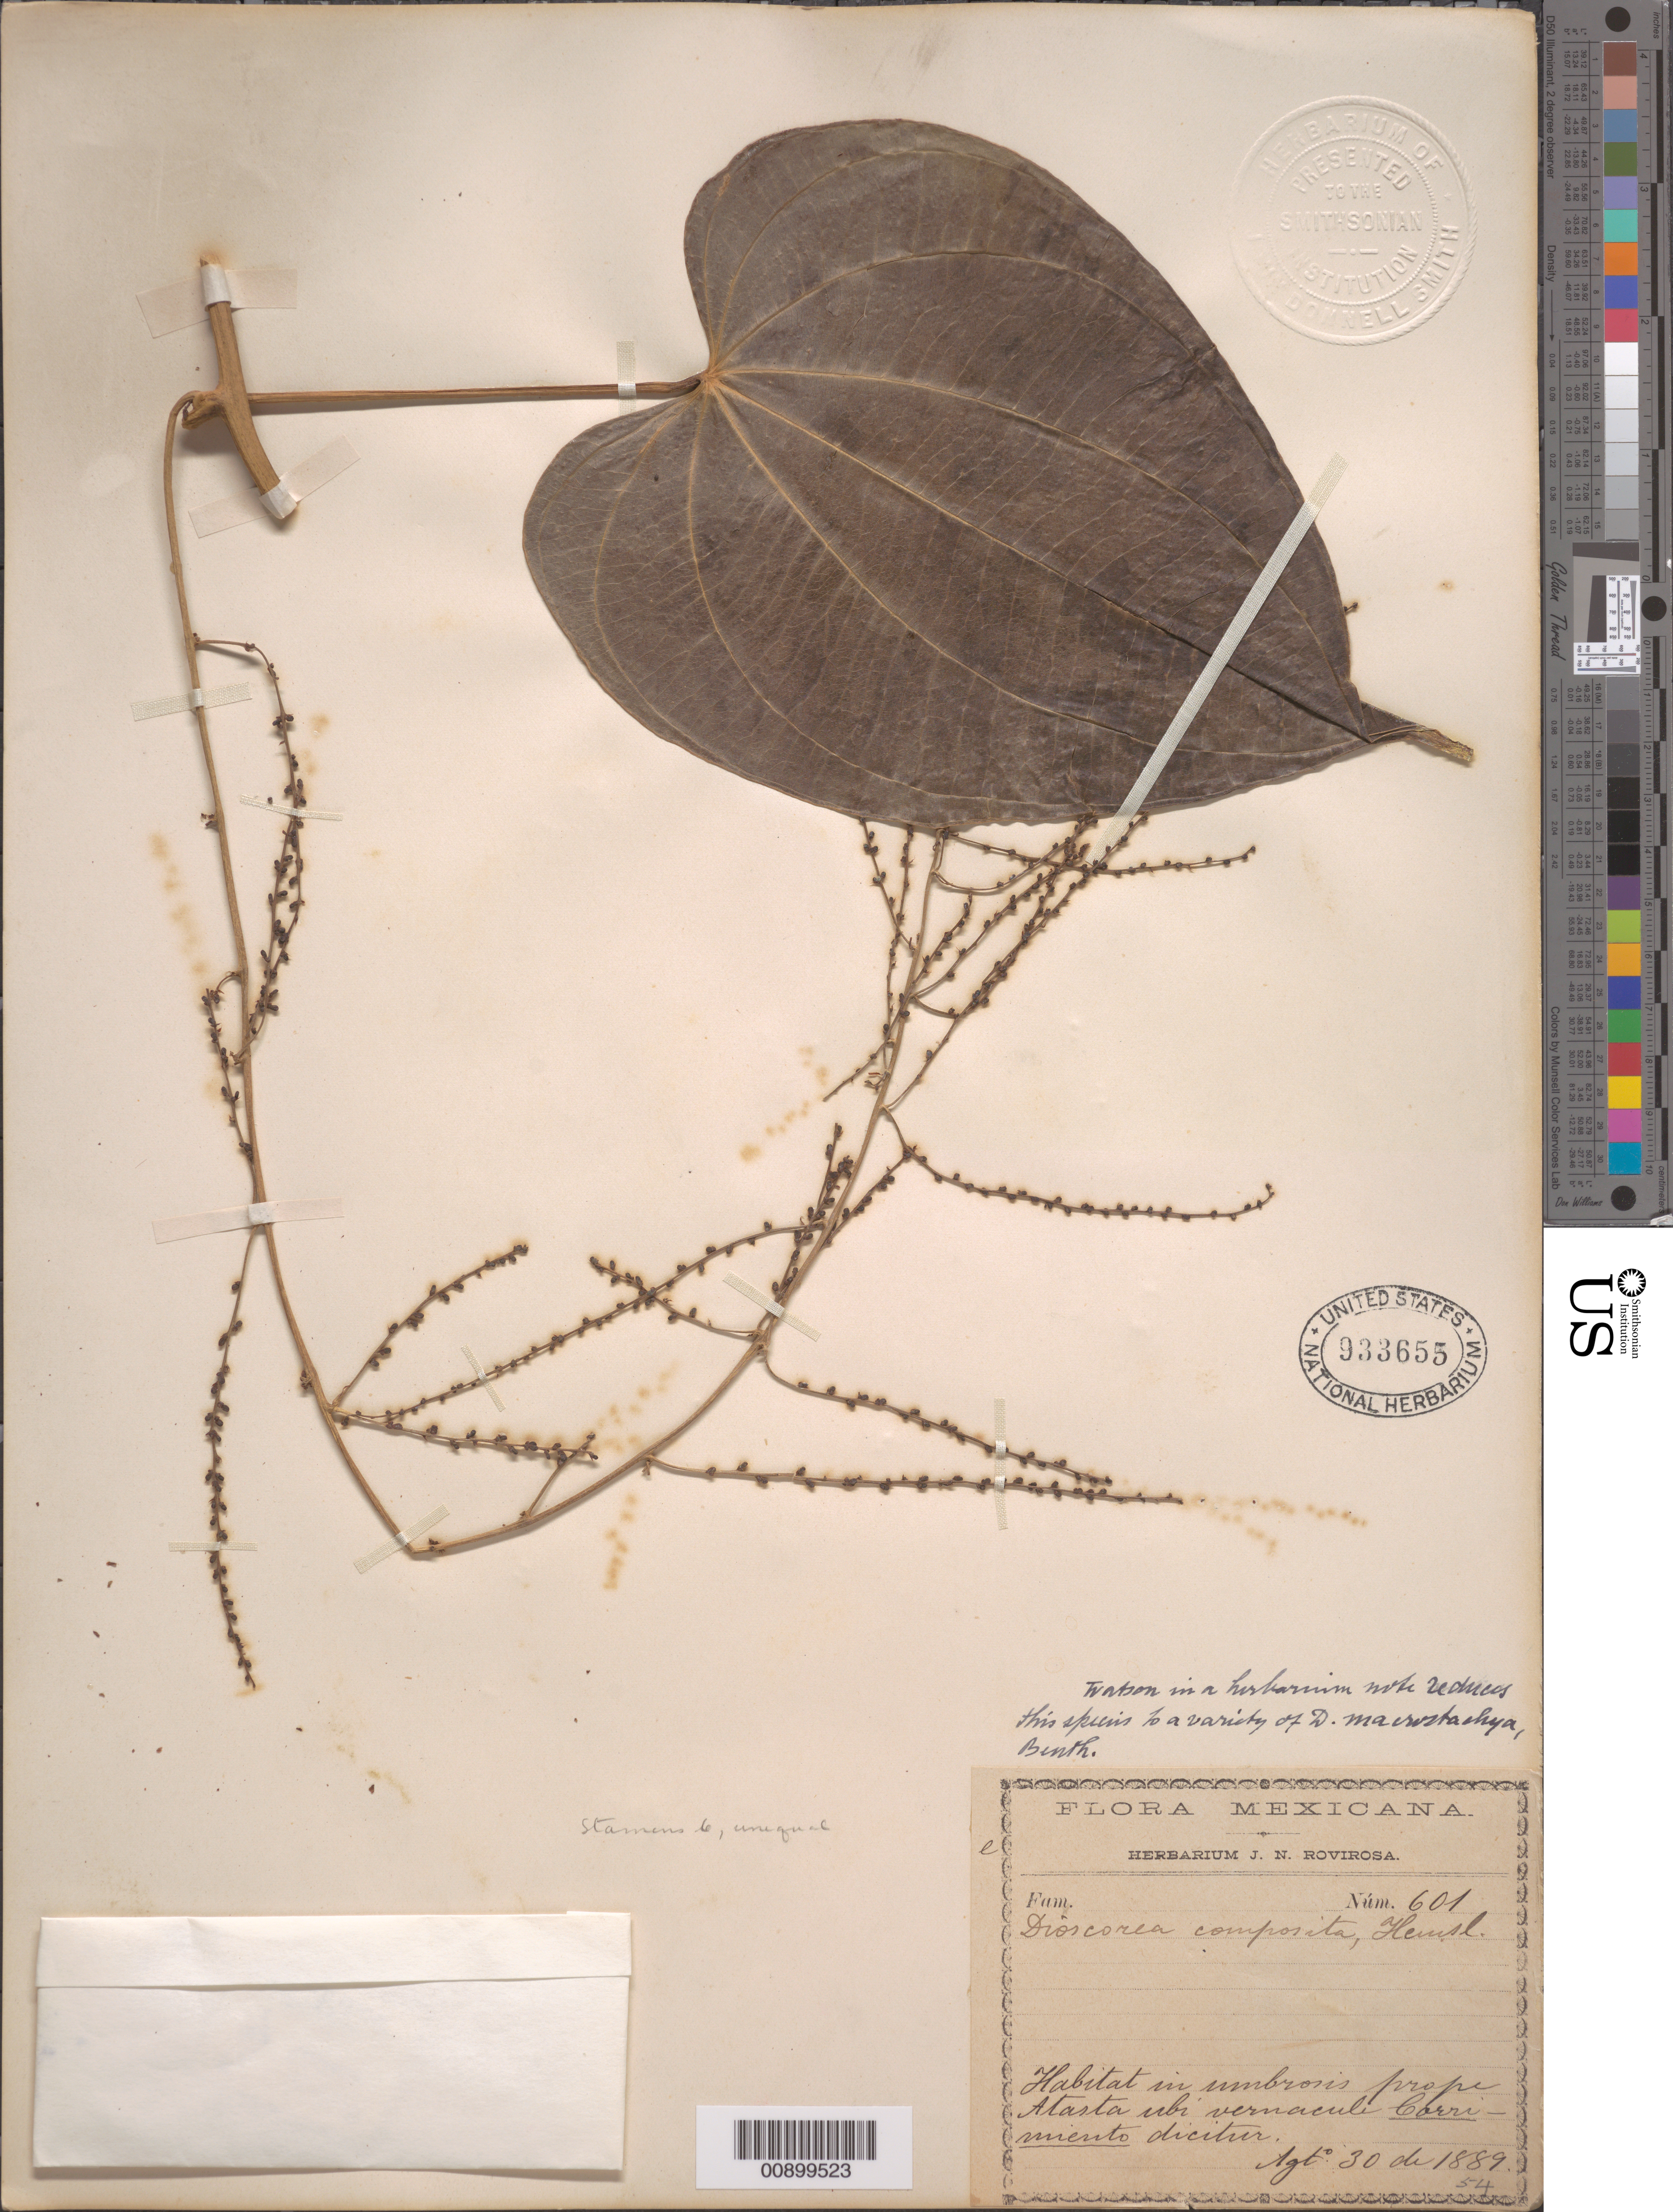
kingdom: Plantae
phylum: Tracheophyta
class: Liliopsida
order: Dioscoreales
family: Dioscoreaceae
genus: Dioscorea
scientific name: Dioscorea composita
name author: Hemsl.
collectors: J. N. Rovirosa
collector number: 601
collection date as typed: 30 Aug 1889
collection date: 1889-08-30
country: Mexico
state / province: Tabasco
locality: Prope Atasta, Mexico. Ubi vernacule Corrimiento dicitur.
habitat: In umbrosis.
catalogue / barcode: US 933655